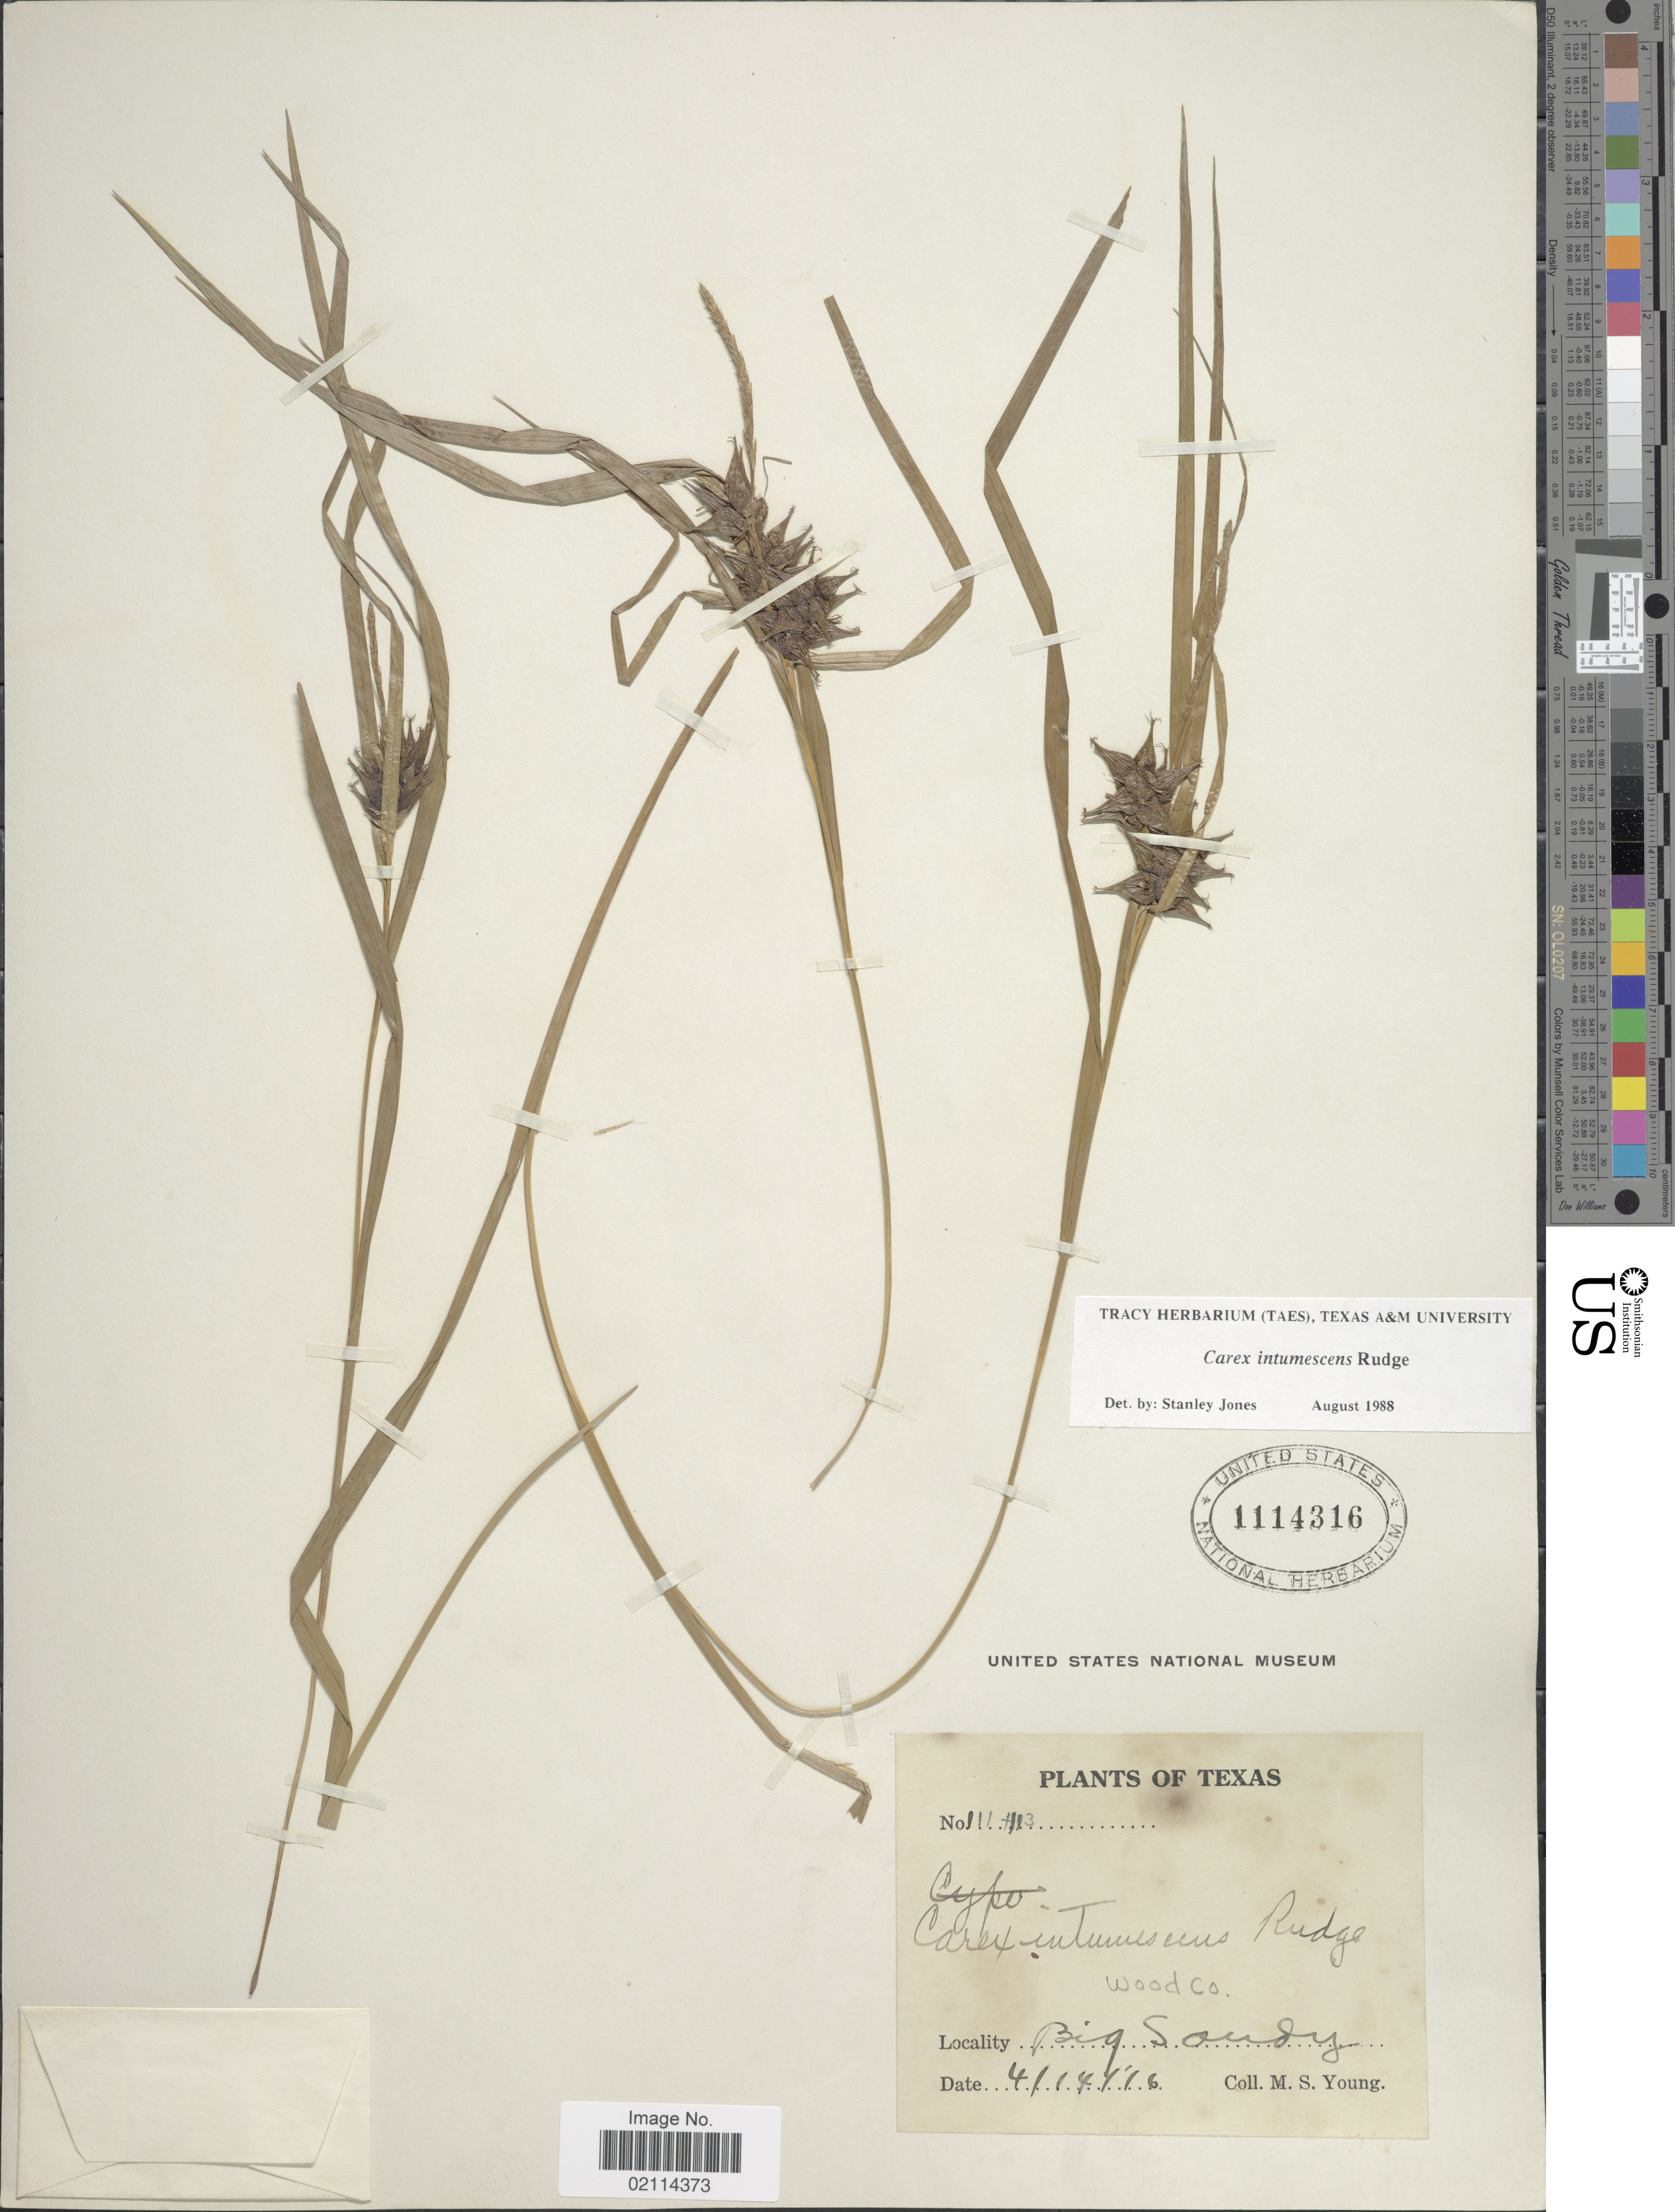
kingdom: Plantae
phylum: Tracheophyta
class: Liliopsida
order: Poales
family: Cyperaceae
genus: Carex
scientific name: Carex intumescens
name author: Rudge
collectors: M. Young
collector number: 111/113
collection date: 1916-04-14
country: United States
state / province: Texas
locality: Big Sandy, Wood Co.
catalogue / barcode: US 1114316